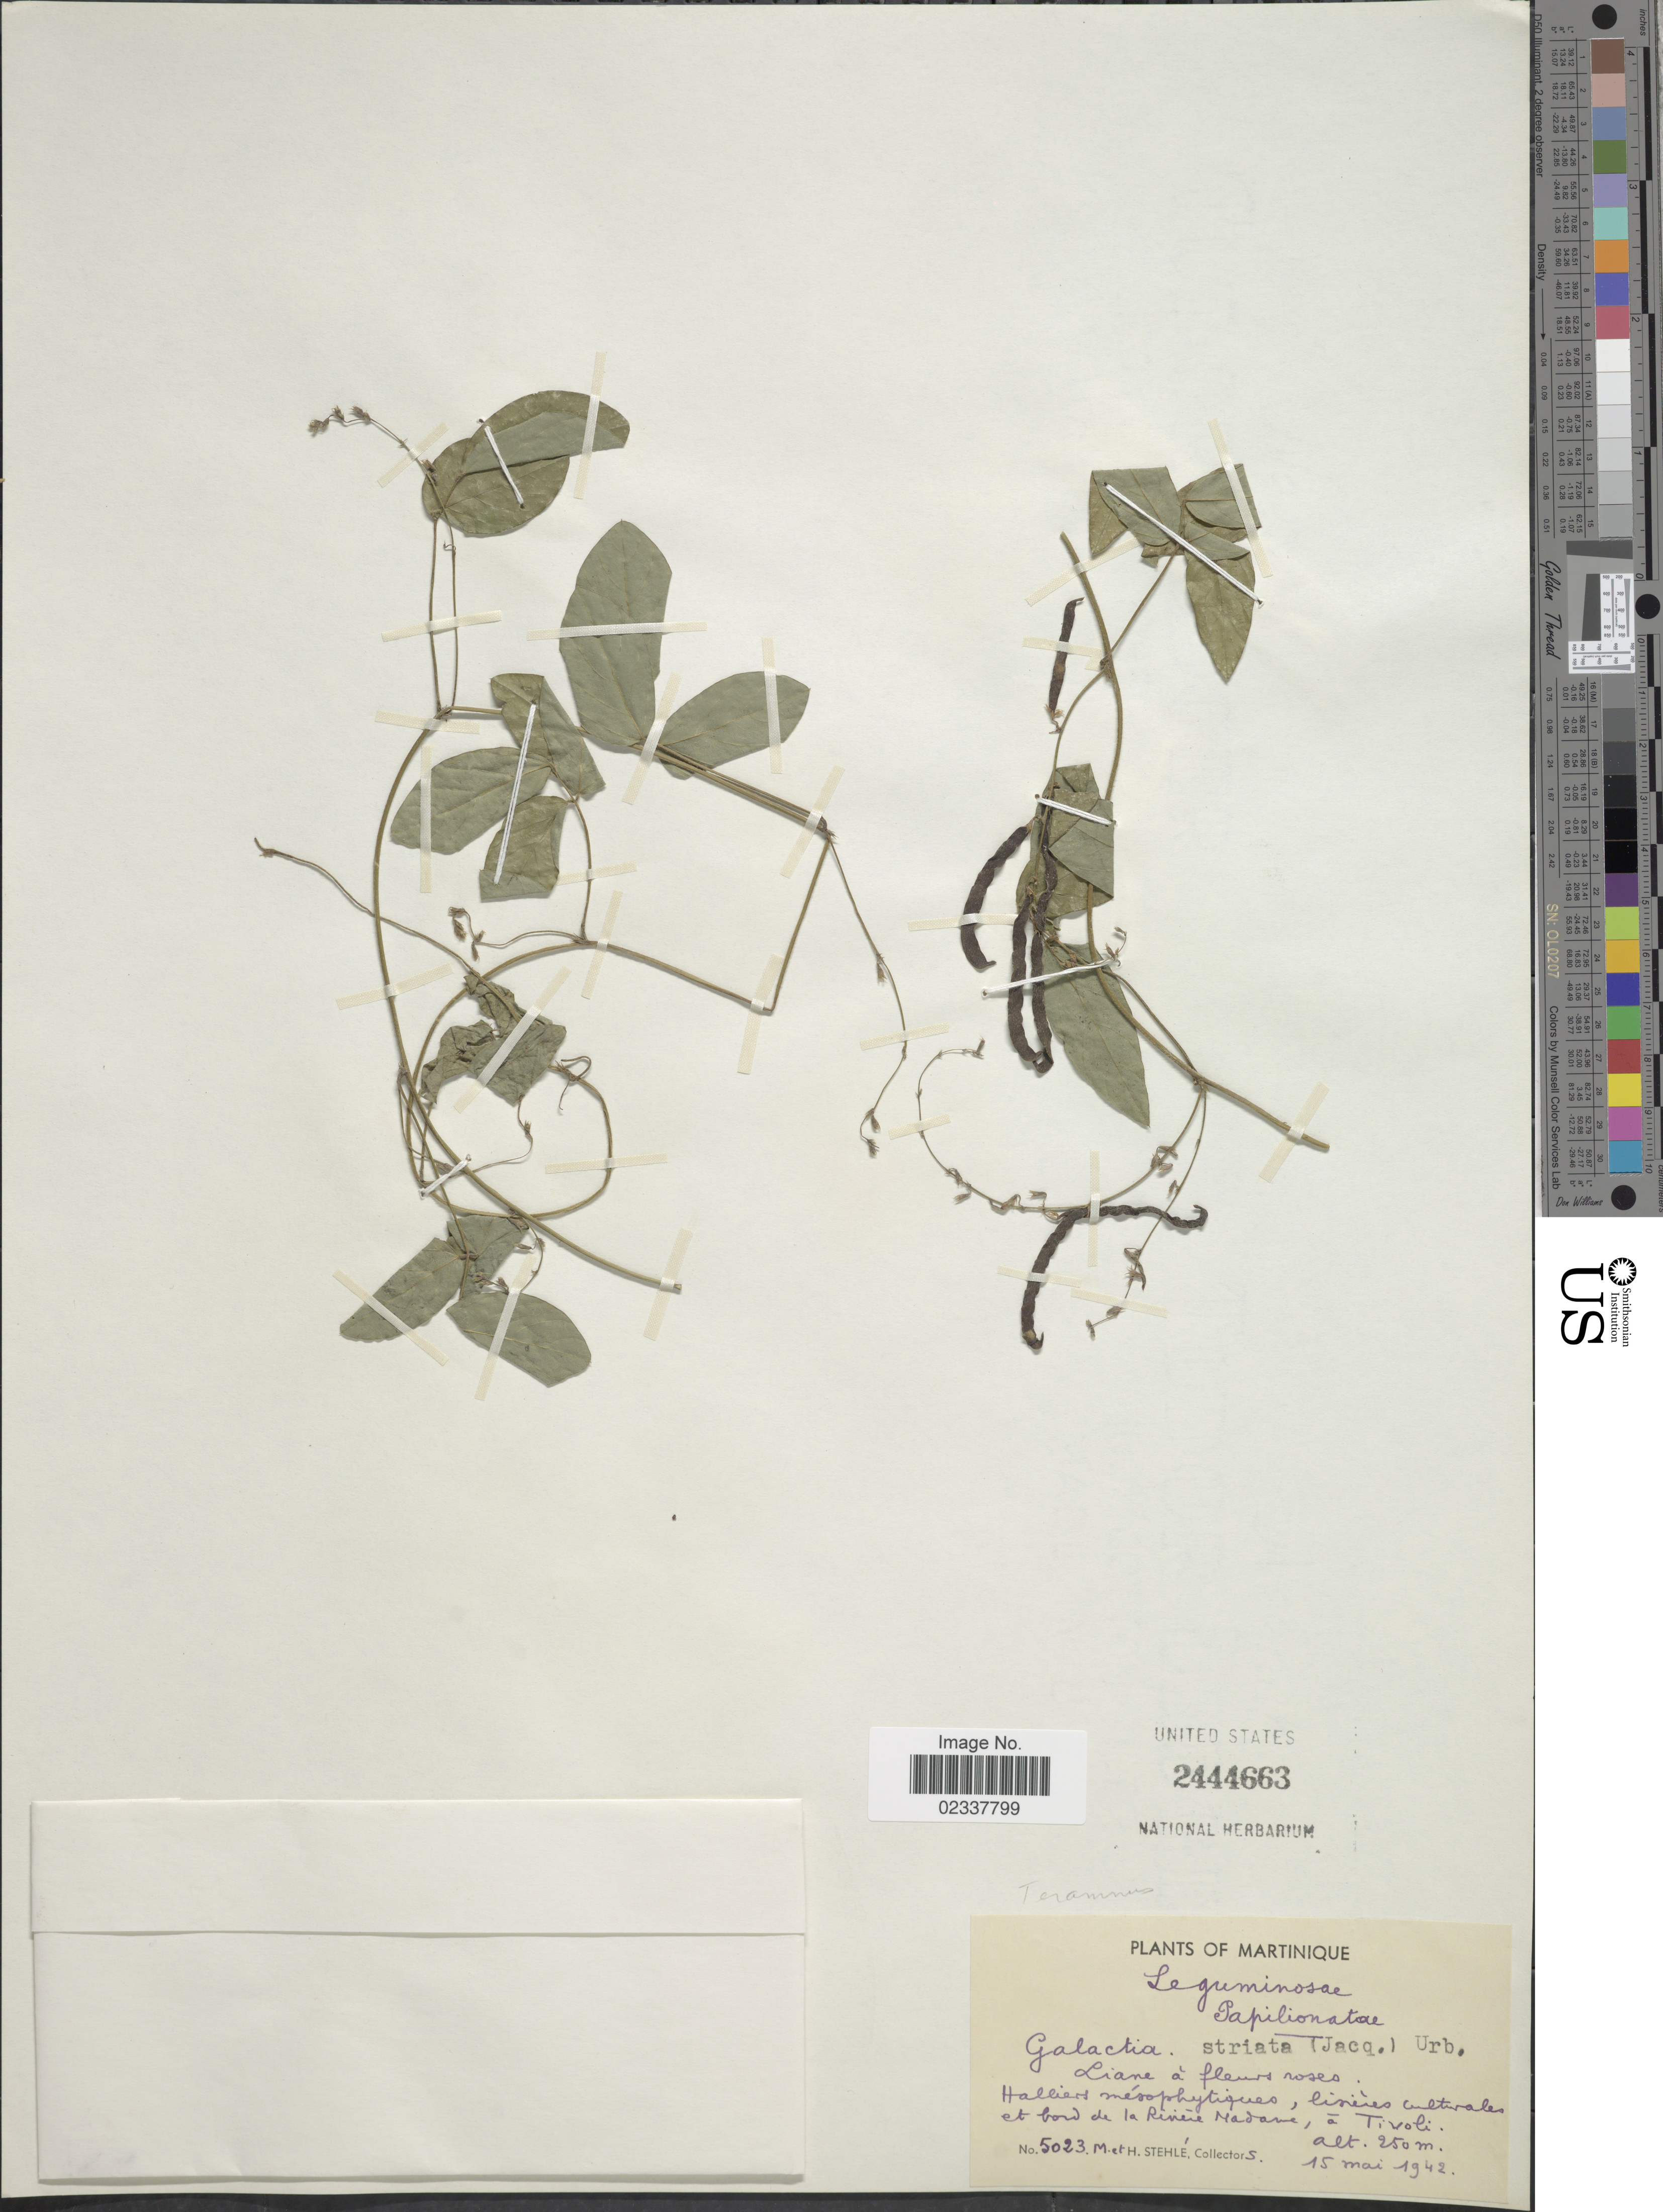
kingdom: Plantae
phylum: Tracheophyta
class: Magnoliopsida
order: Fabales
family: Fabaceae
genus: Teramnus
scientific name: Teramnus labialis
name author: (L. f.) Spreng.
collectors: M. Stehlé & H. Stehlé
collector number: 5023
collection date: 1942-05-15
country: Martinique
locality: Bord de la Riviere Madame, a Tivoli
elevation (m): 250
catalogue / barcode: US 2444663